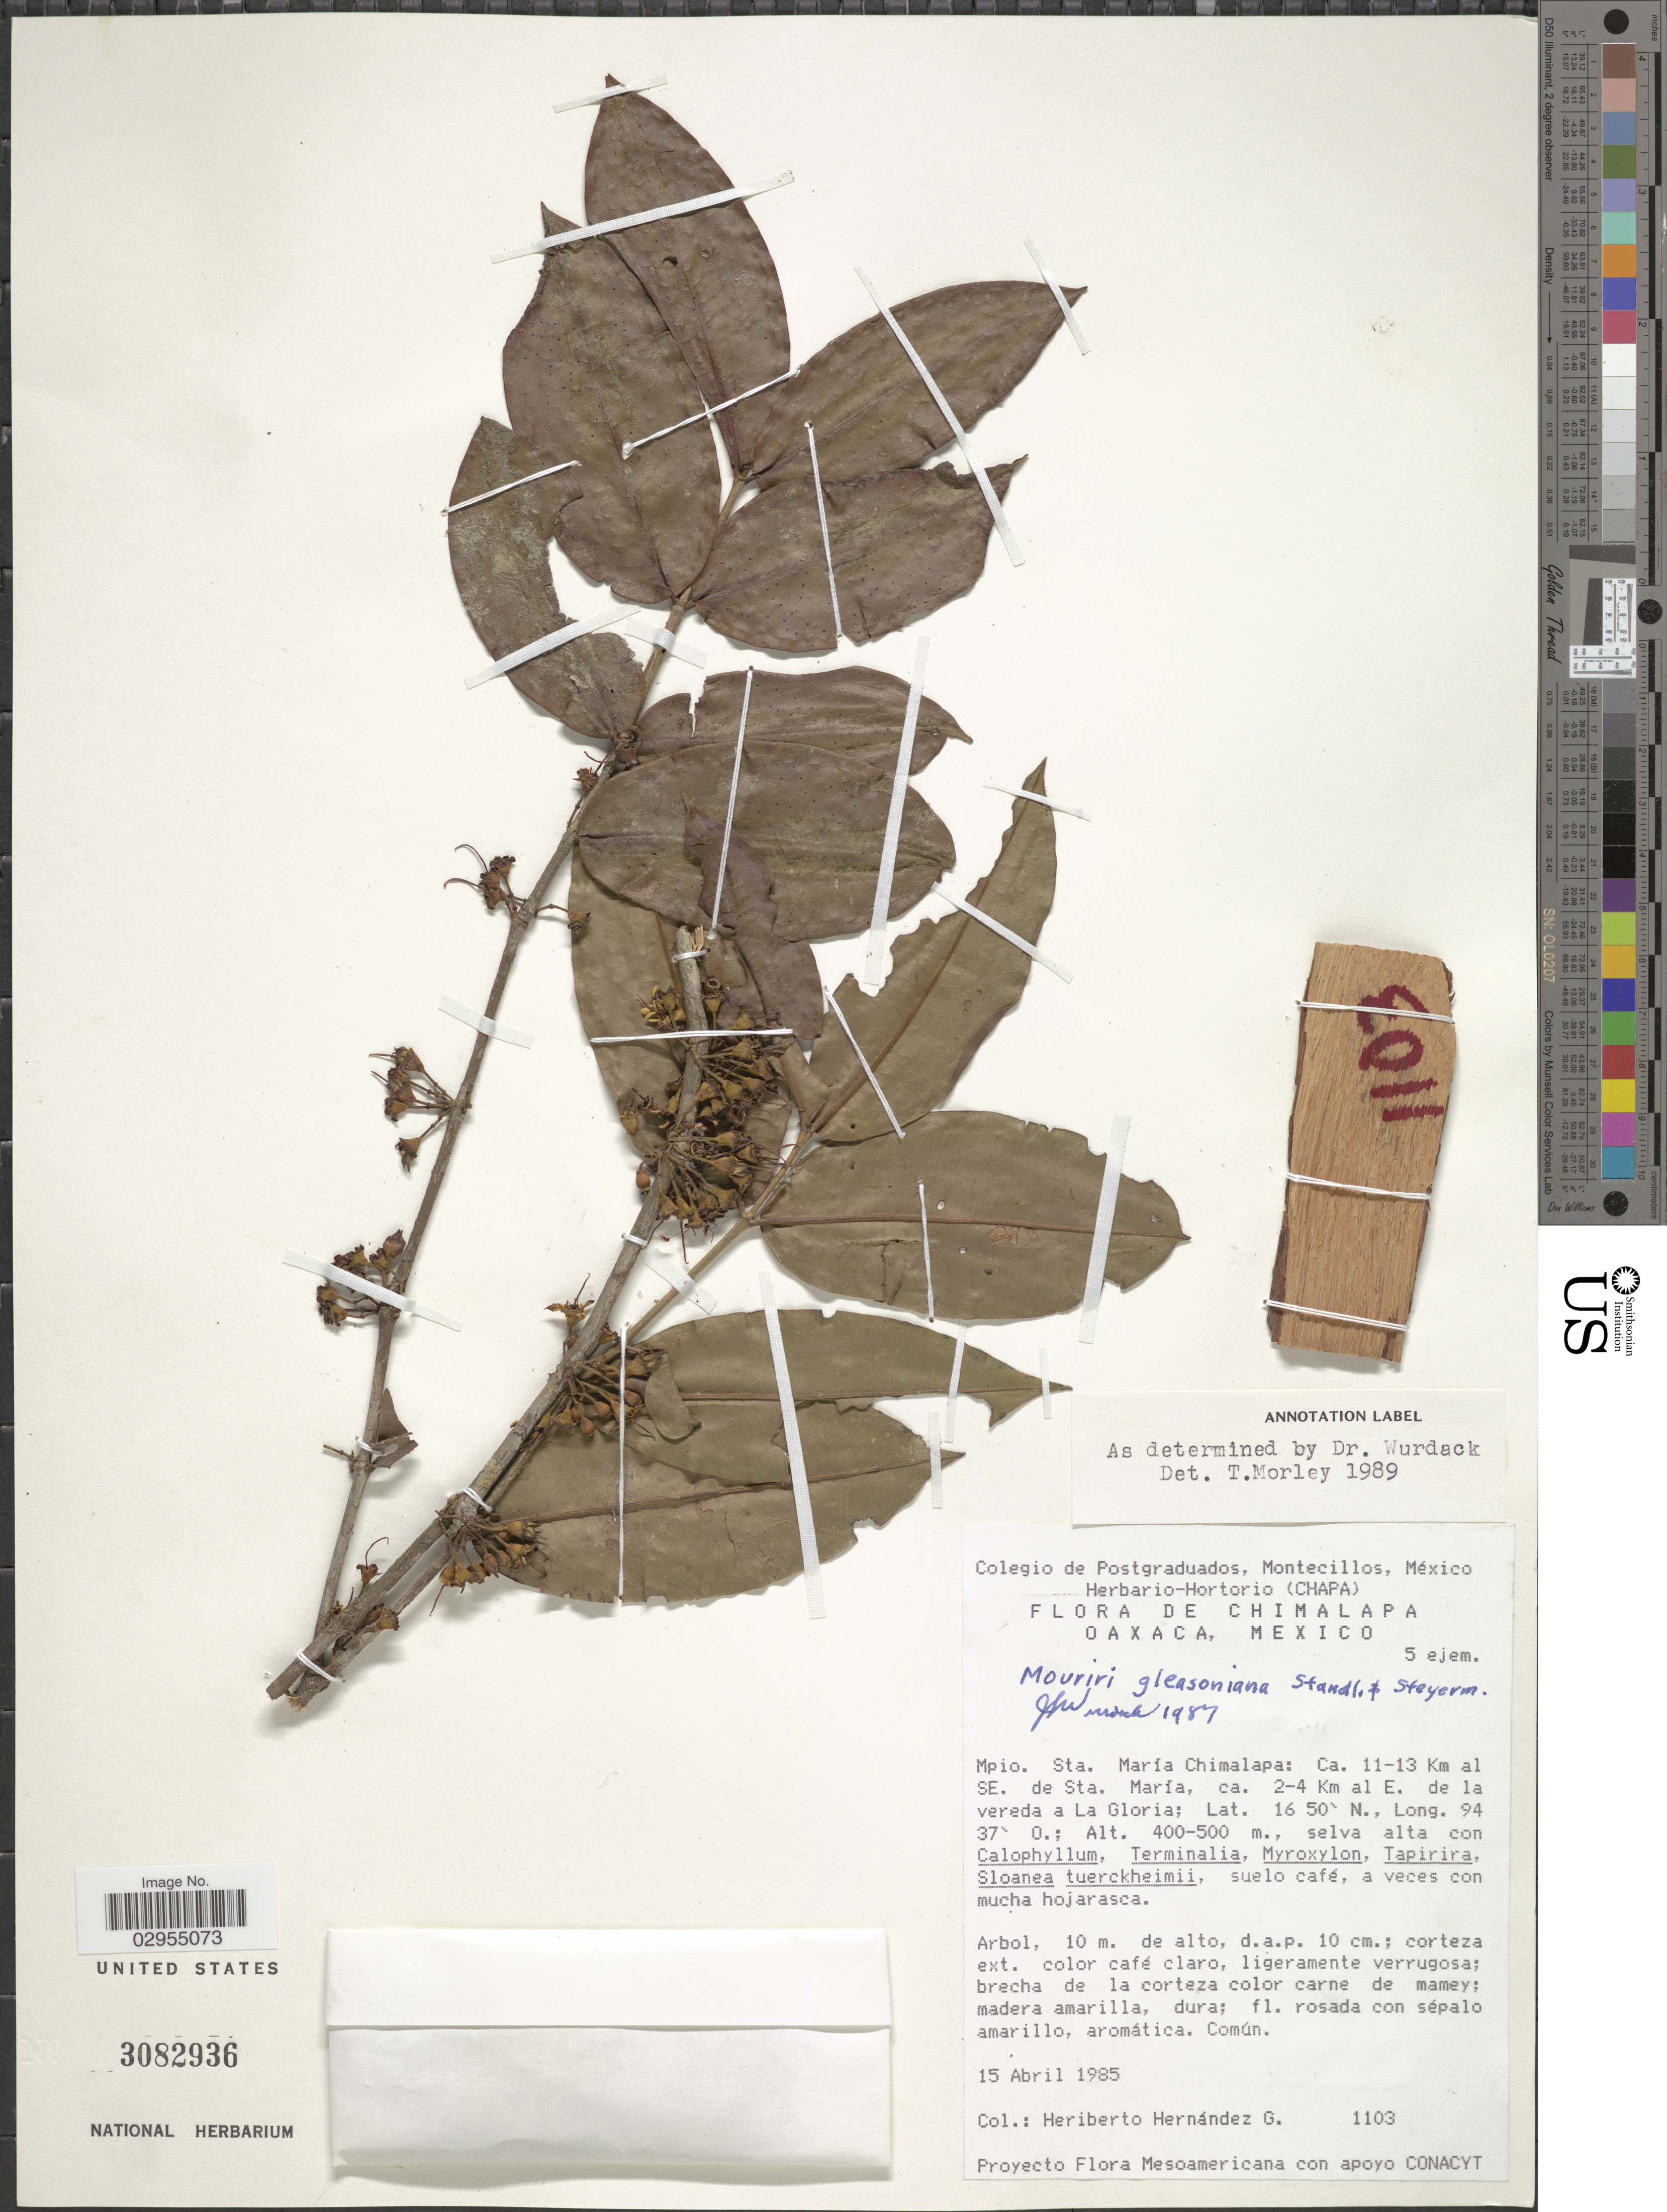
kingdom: Plantae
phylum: Tracheophyta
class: Magnoliopsida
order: Myrtales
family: Melastomataceae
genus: Mouriri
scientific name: Mouriri gleasoniana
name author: Standl.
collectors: H. Hernandez G.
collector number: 1103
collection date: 1985-04-15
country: Mexico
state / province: Oaxaca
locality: Chimalapa. Mpio. Sta. María Chimalapa: Ca. 11-13 Km al SE. de Sta. María, ca. 2-4 Km al E. de la vereda a La Gloria.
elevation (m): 400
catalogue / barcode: US 3082936